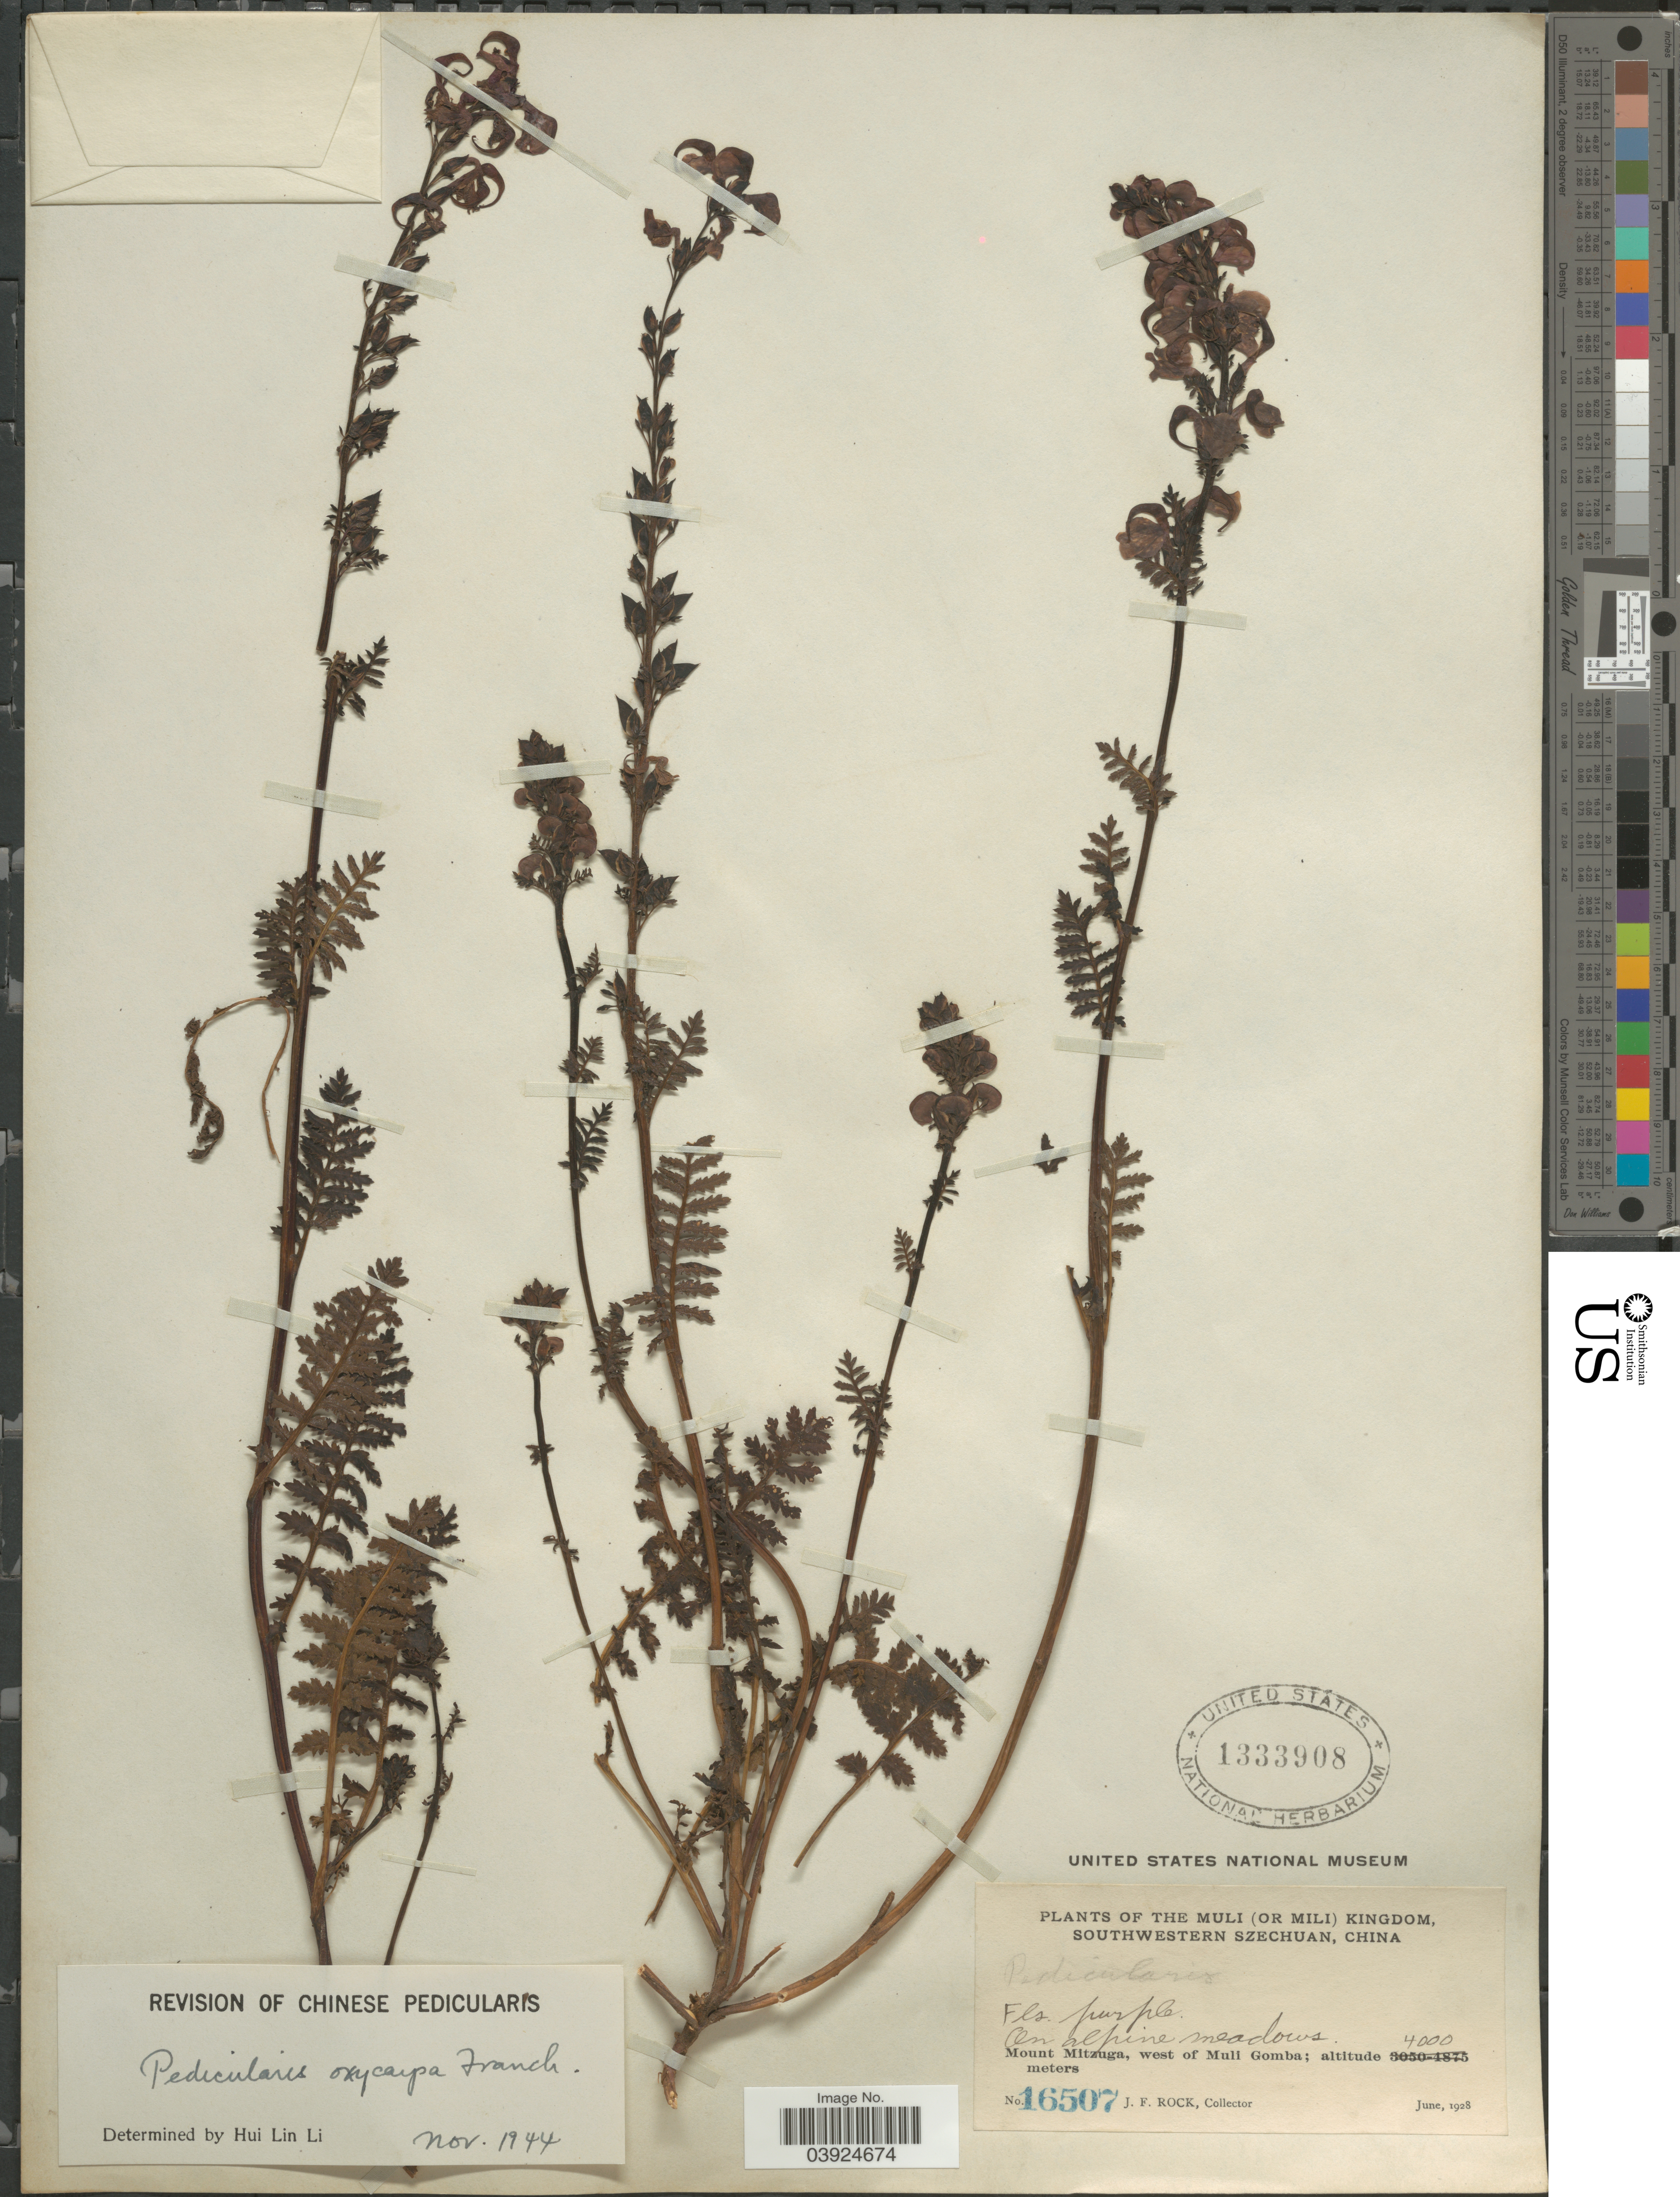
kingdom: Plantae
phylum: Tracheophyta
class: Magnoliopsida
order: Lamiales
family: Orobanchaceae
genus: Pedicularis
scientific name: Pedicularis oxycarpa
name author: Franch. ex Maxim.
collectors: J. Rock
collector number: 16507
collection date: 1928-06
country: China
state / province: Sichuan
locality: The Muli (or Mili) Kingdom. Southwestern Szechuan. Mount Mitzuga, west of Muli Gomba.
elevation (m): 4000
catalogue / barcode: US 1333908